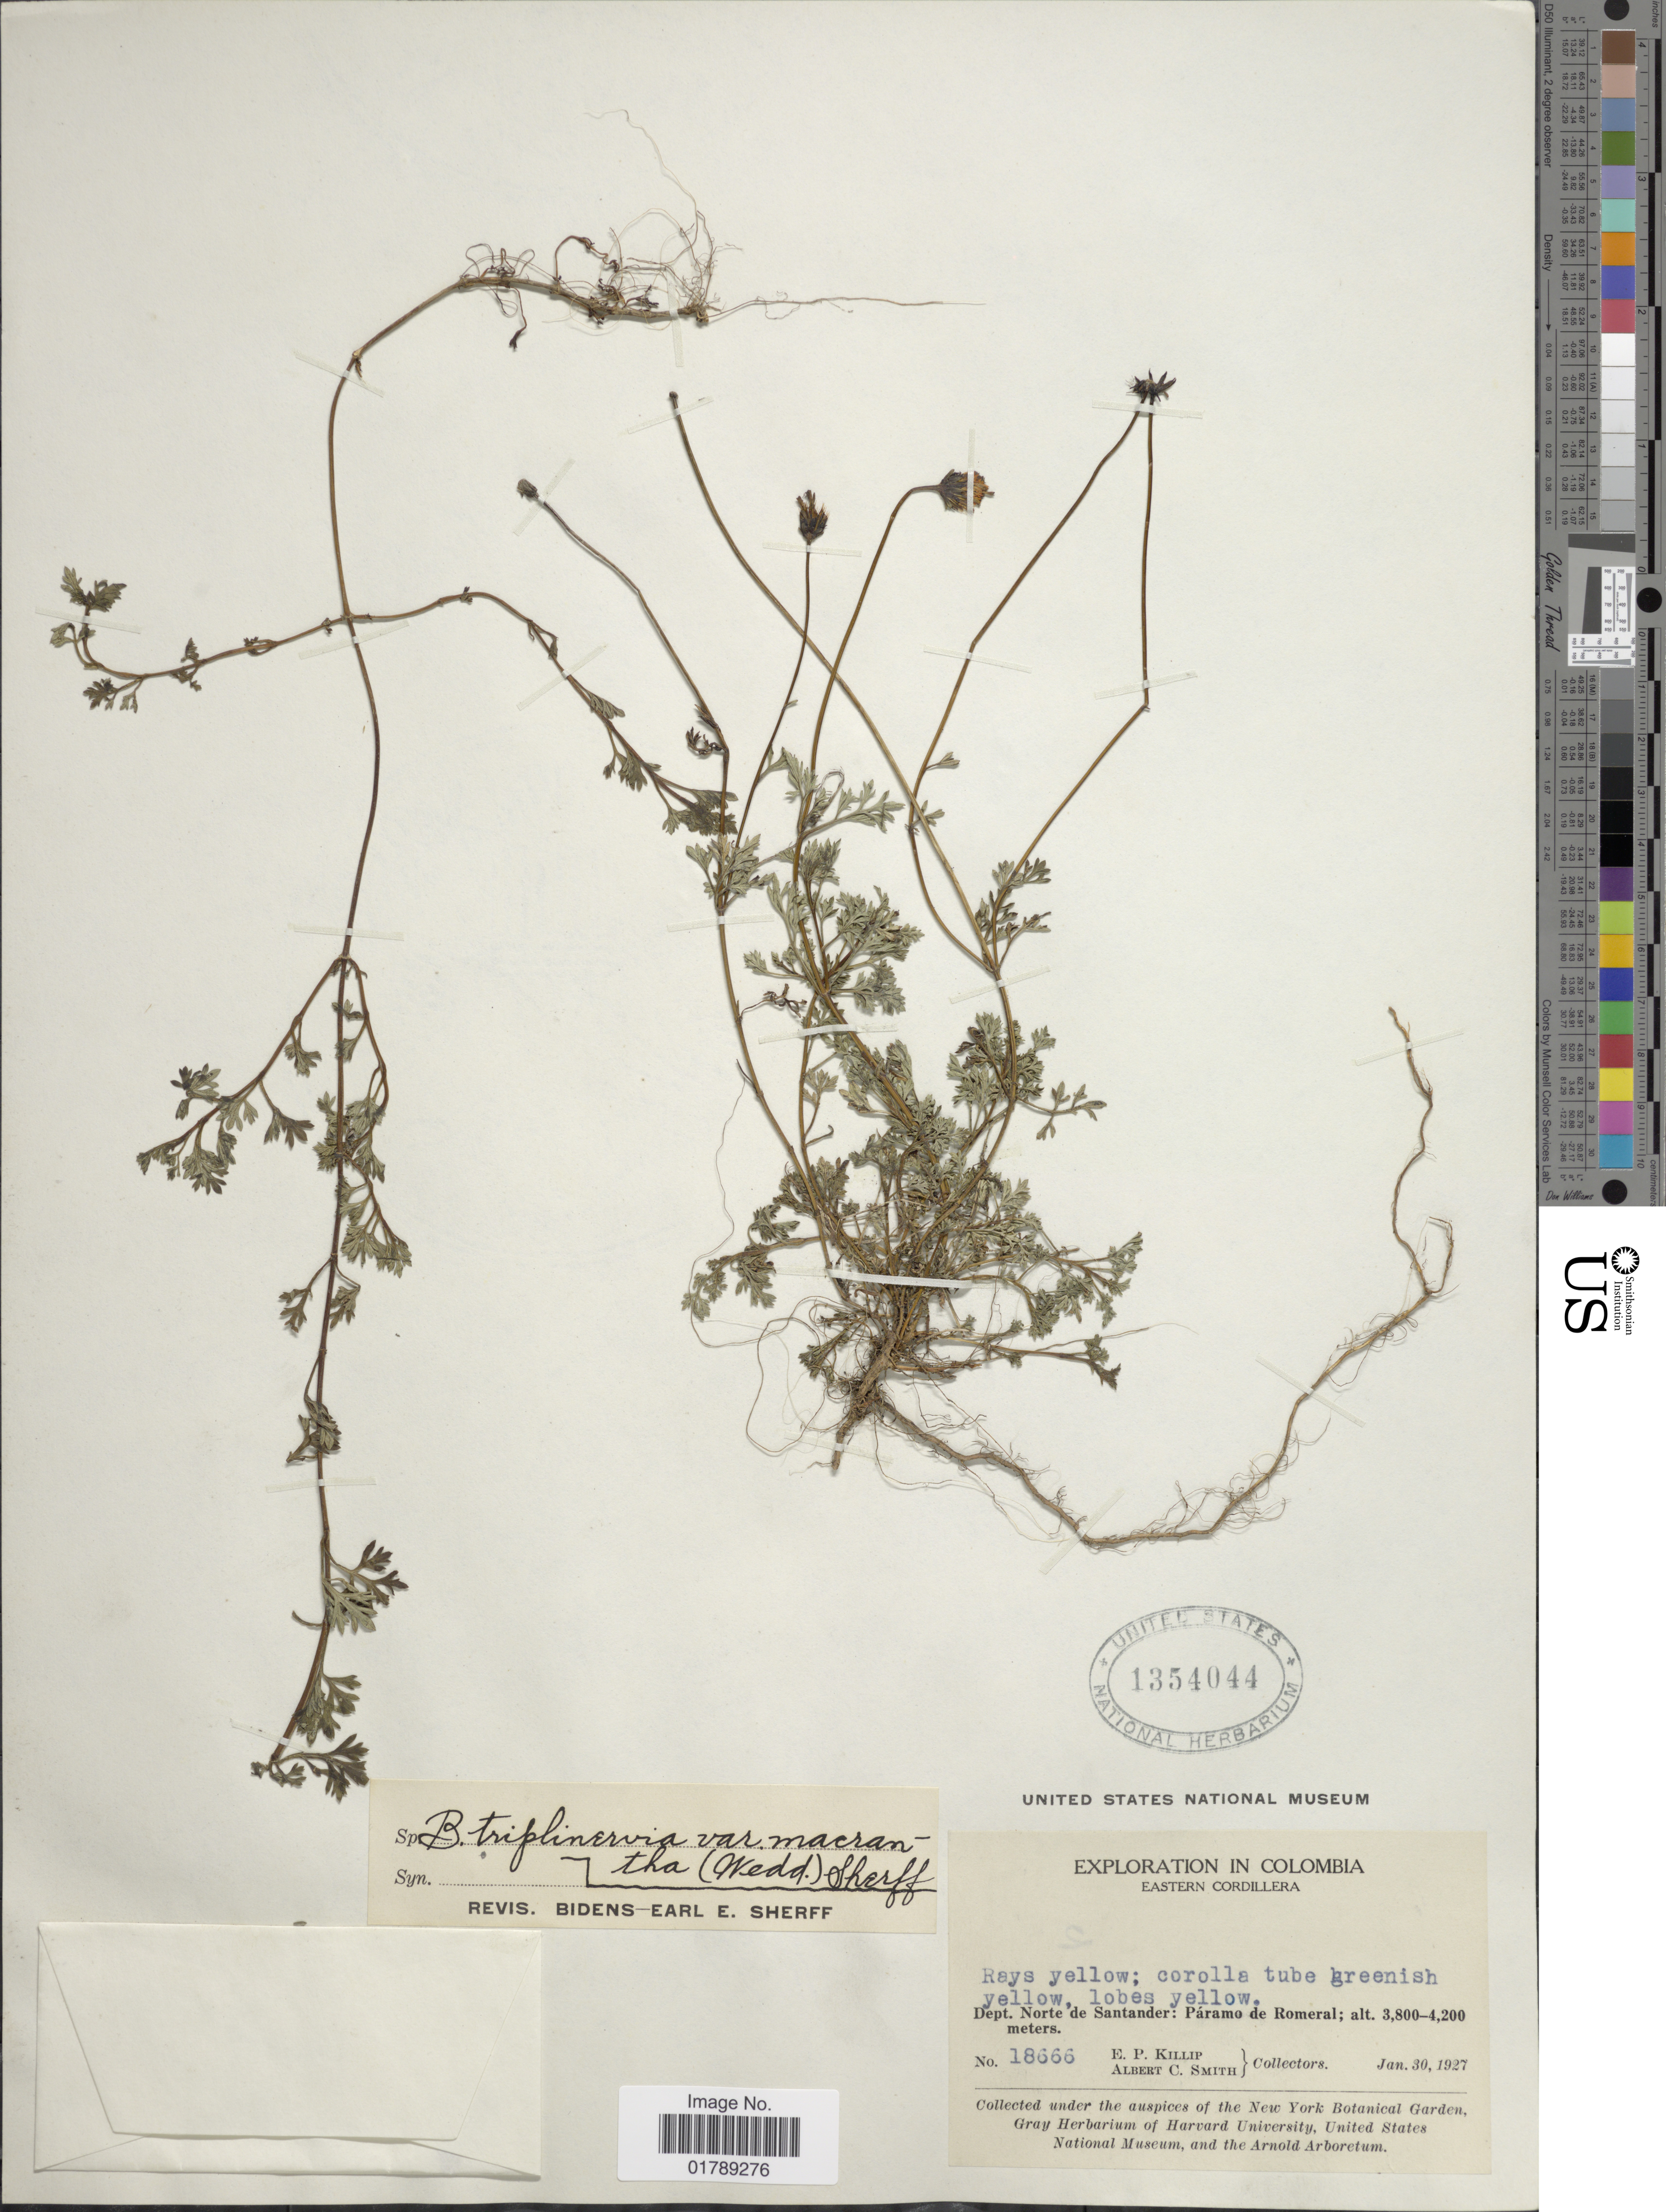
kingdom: Plantae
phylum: Tracheophyta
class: Magnoliopsida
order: Asterales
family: Asteraceae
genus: Bidens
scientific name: Bidens triplinervia var. macrantha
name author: (Wedd.) Sherff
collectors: E. P. Killip & A. C. Smith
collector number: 18666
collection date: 1927-01-30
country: Colombia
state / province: Norte de Santander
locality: Eastern Cordillera. Páramo de Romeral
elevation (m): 3800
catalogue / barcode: US 1354044